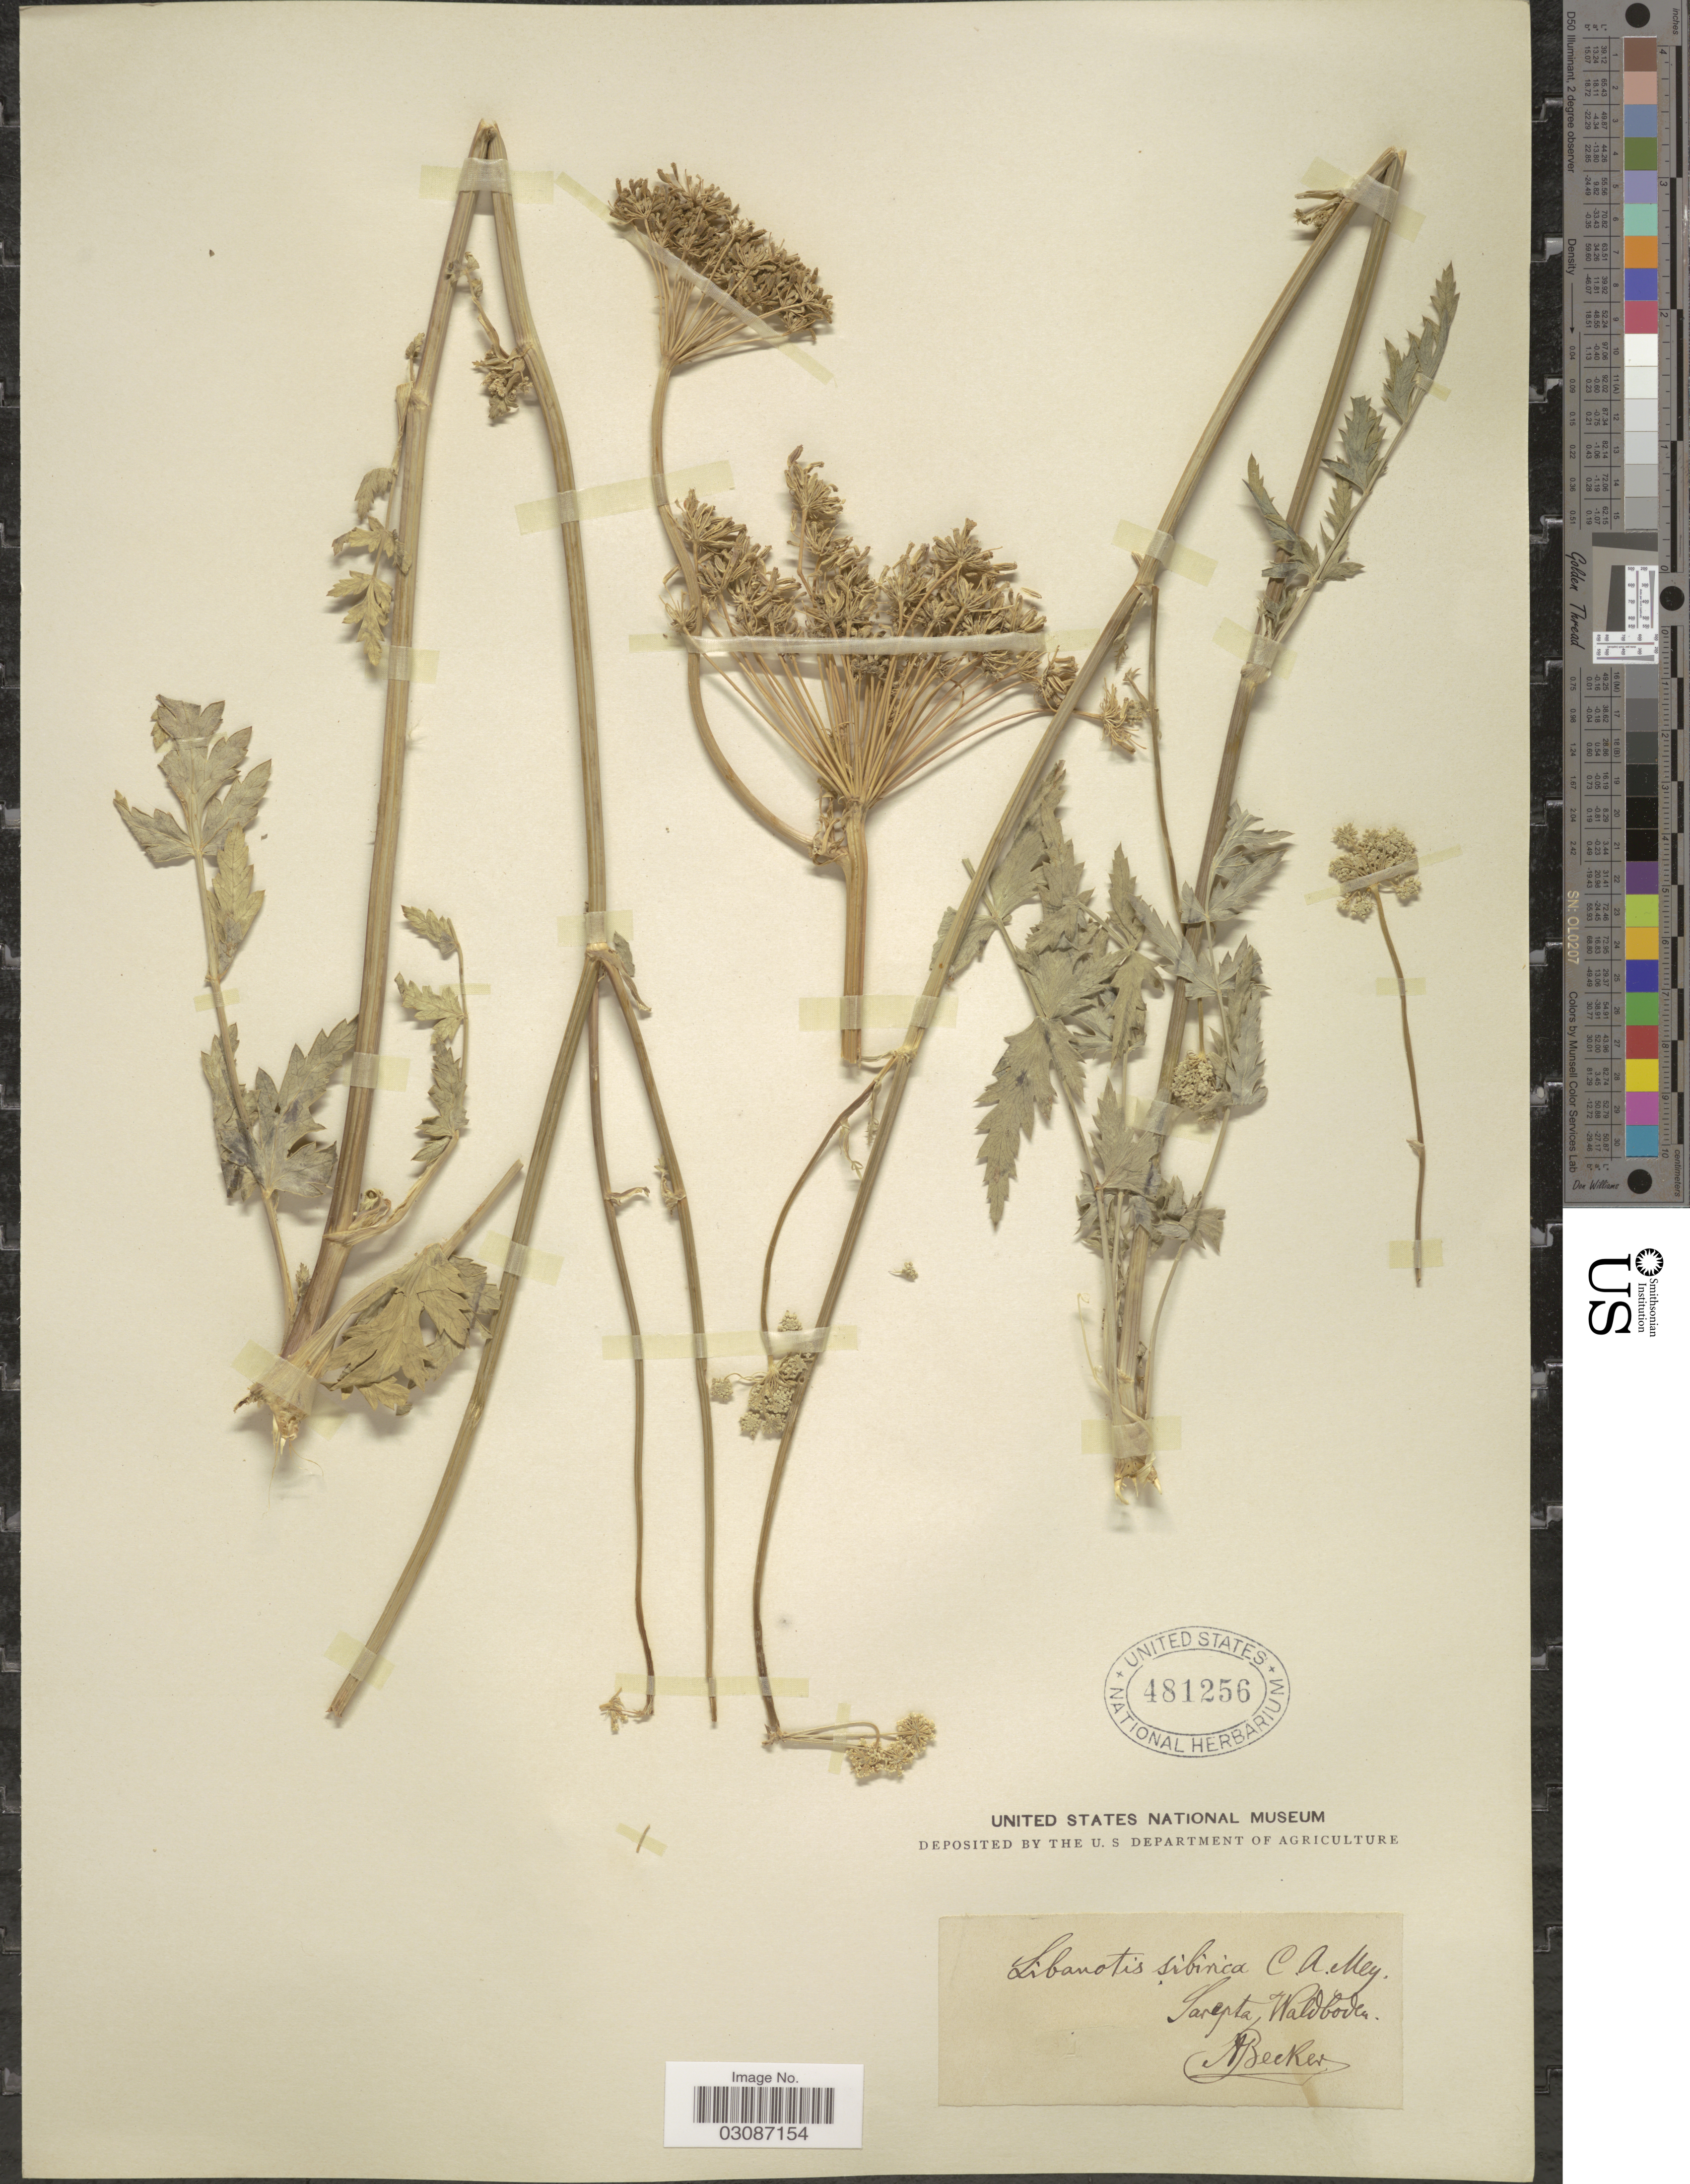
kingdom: Plantae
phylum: Tracheophyta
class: Magnoliopsida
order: Apiales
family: Apiaceae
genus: Seseli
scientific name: Seseli sibiricum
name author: (L.) Garcke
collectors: A. Becker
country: Russian Federation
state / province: Volgograd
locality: Sarepta Waldboden.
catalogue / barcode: US 481256